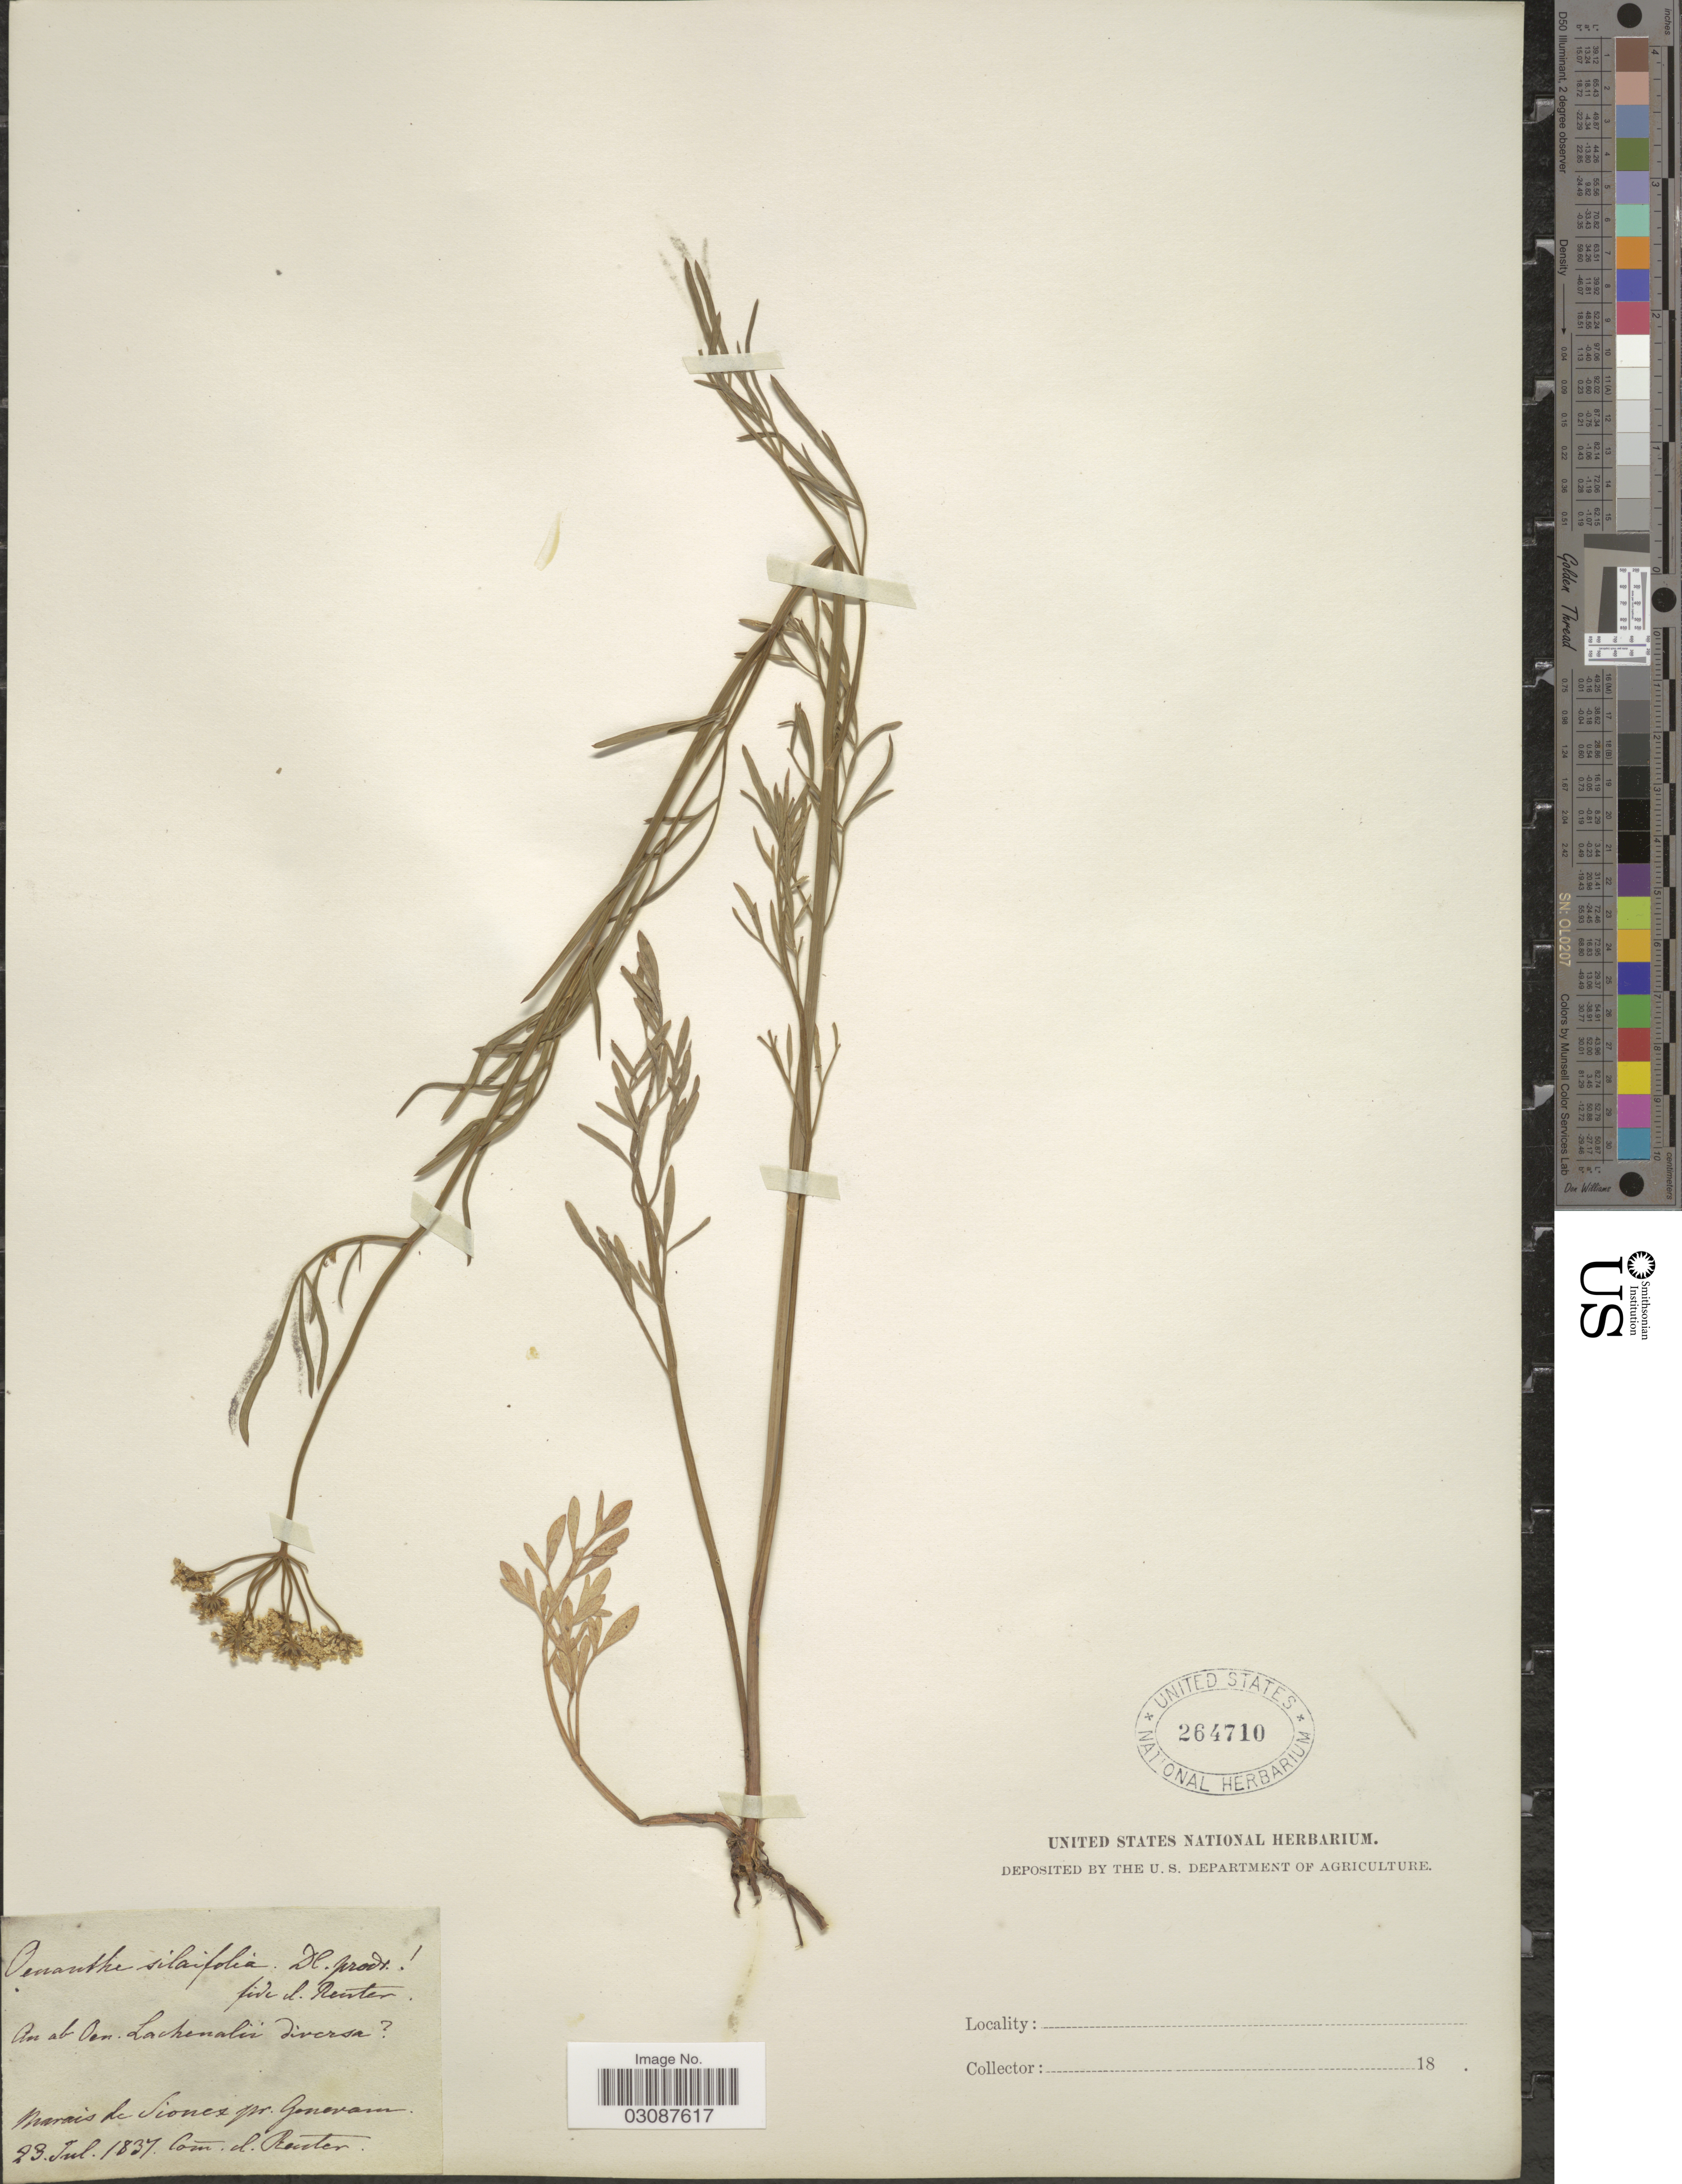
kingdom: Plantae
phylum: Tracheophyta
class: Magnoliopsida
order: Apiales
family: Apiaceae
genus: Oenanthe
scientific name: Oenanthe silaifolia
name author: M. Bieb.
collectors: Router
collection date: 1837-07-23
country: Switzerland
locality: Marais de Sionex pr. Genevam.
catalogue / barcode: US 264710